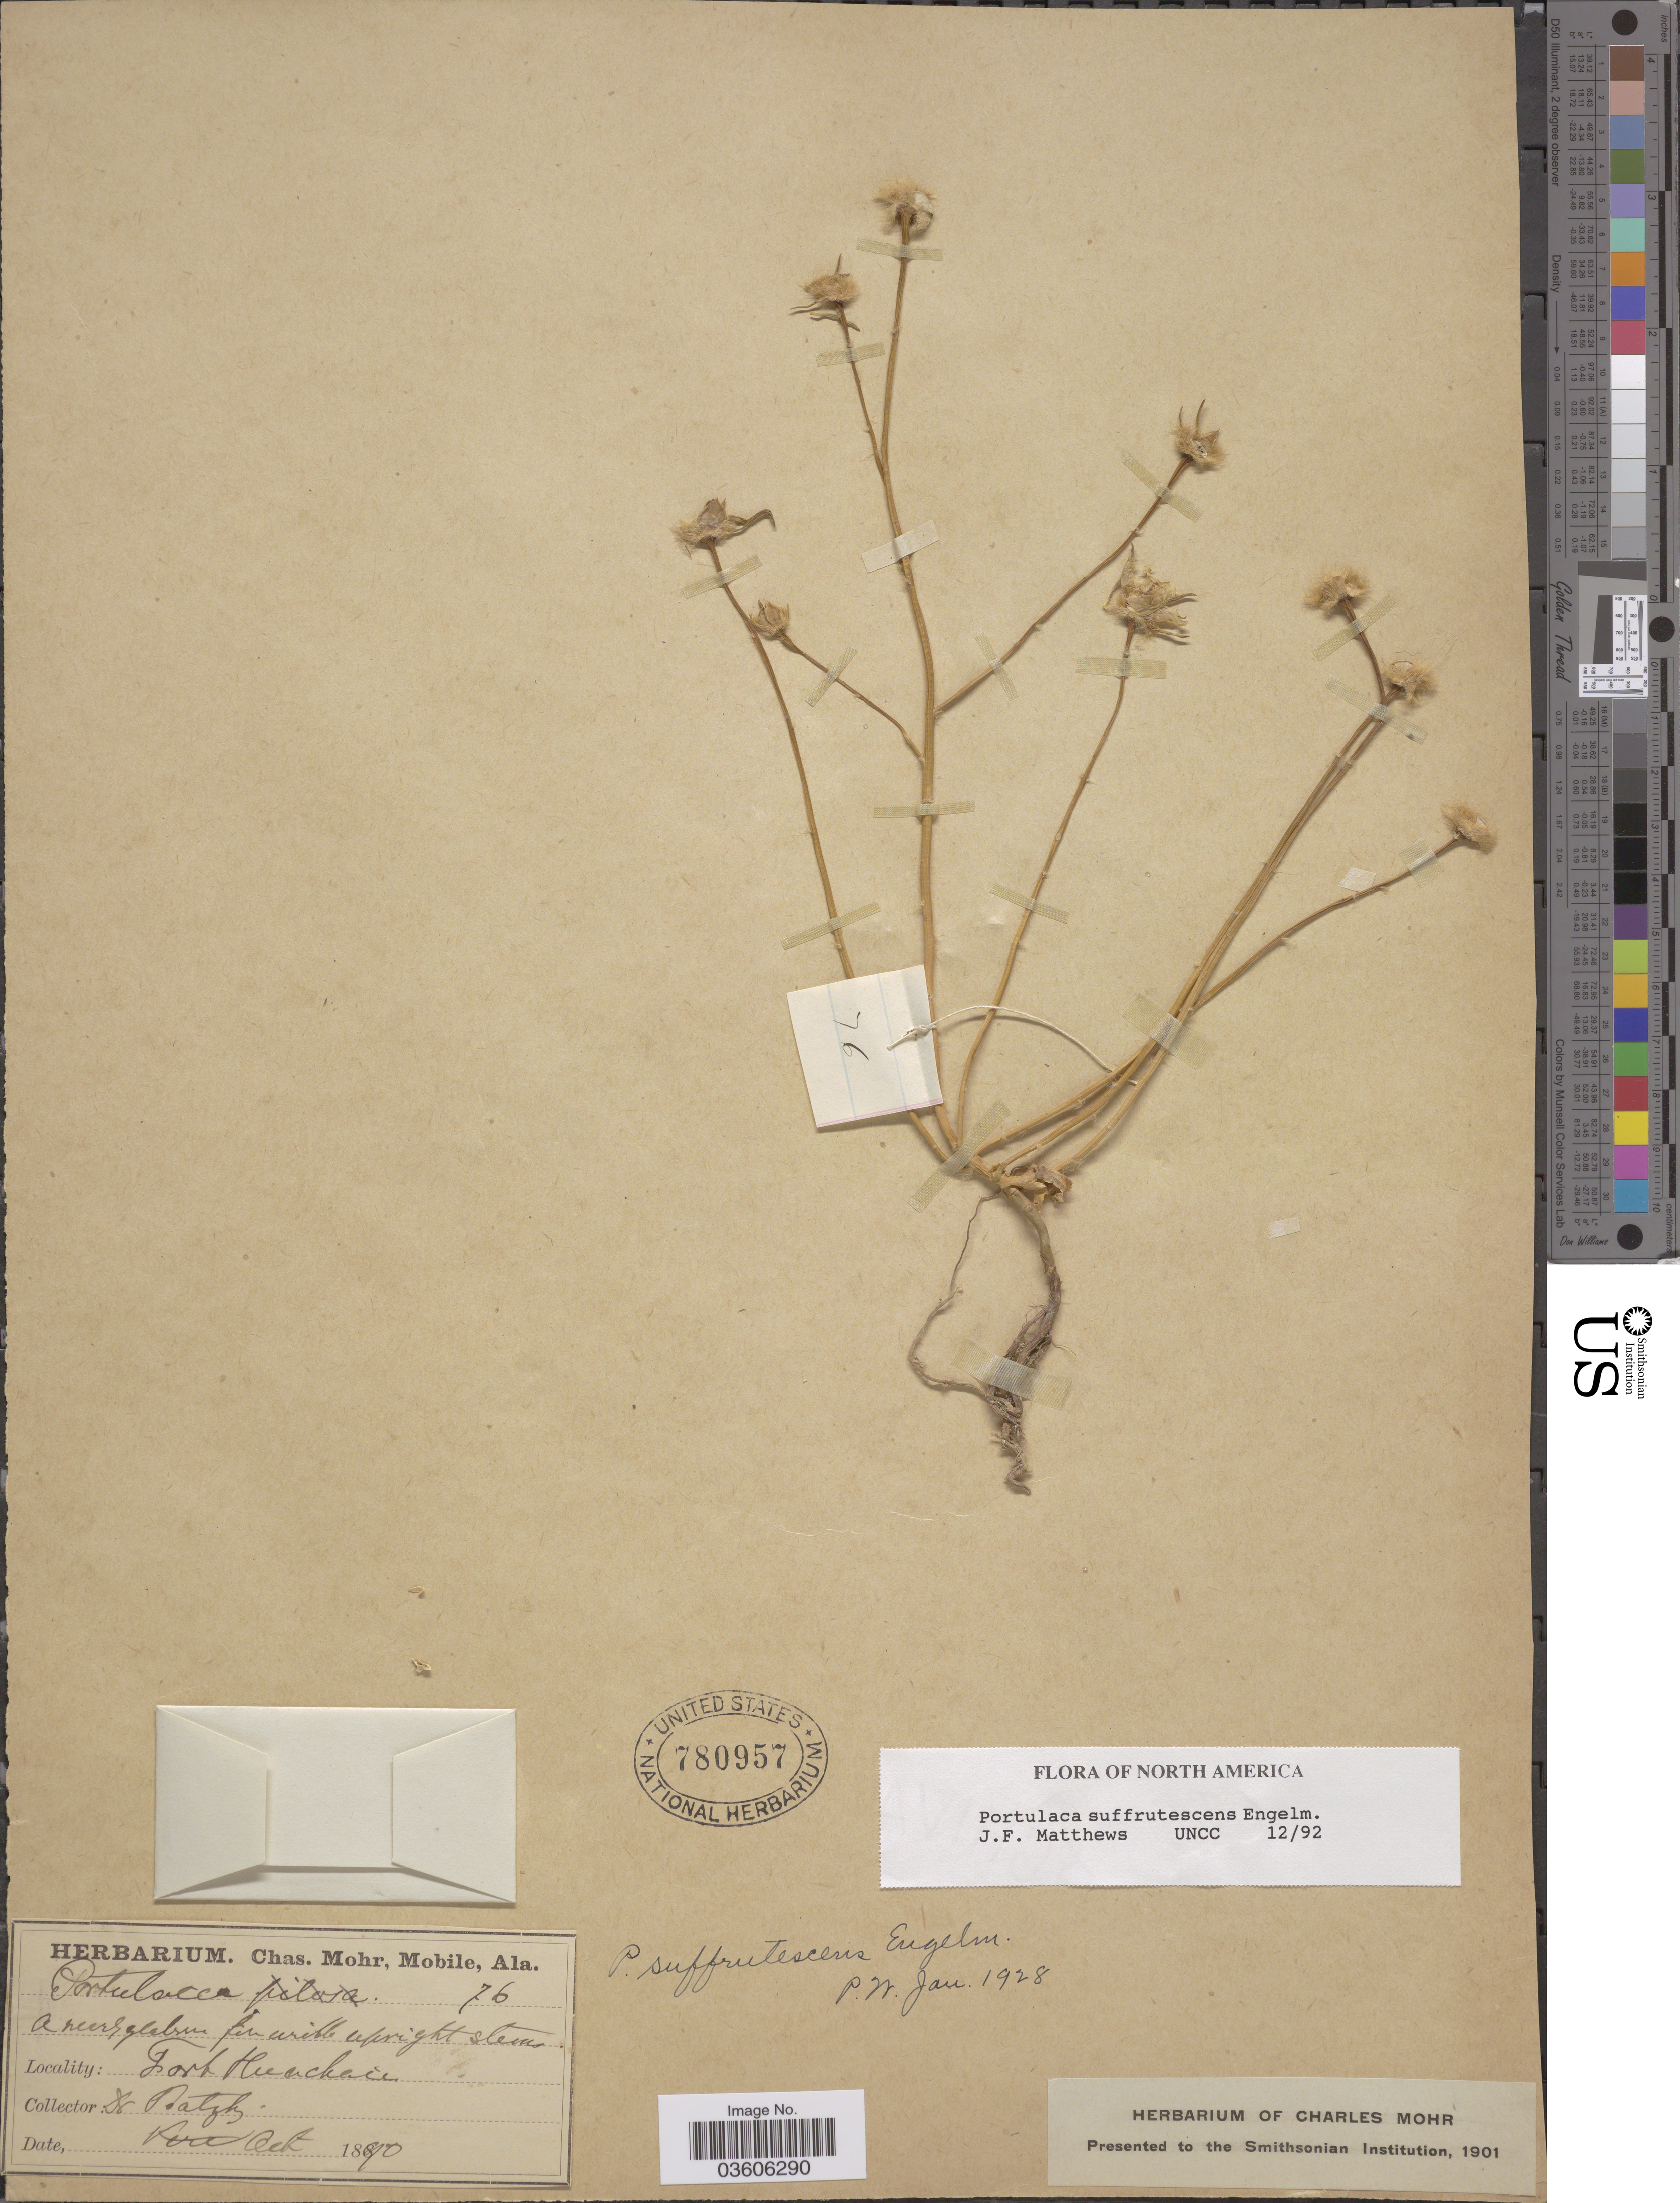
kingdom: Plantae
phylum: Tracheophyta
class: Magnoliopsida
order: Caryophyllales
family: Portulacaceae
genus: Portulaca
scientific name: Portulaca suffrutescens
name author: Engelm.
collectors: -. Patzky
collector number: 76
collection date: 1890-10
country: United States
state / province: Alabama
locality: Fort Huachuca.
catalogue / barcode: US 780957